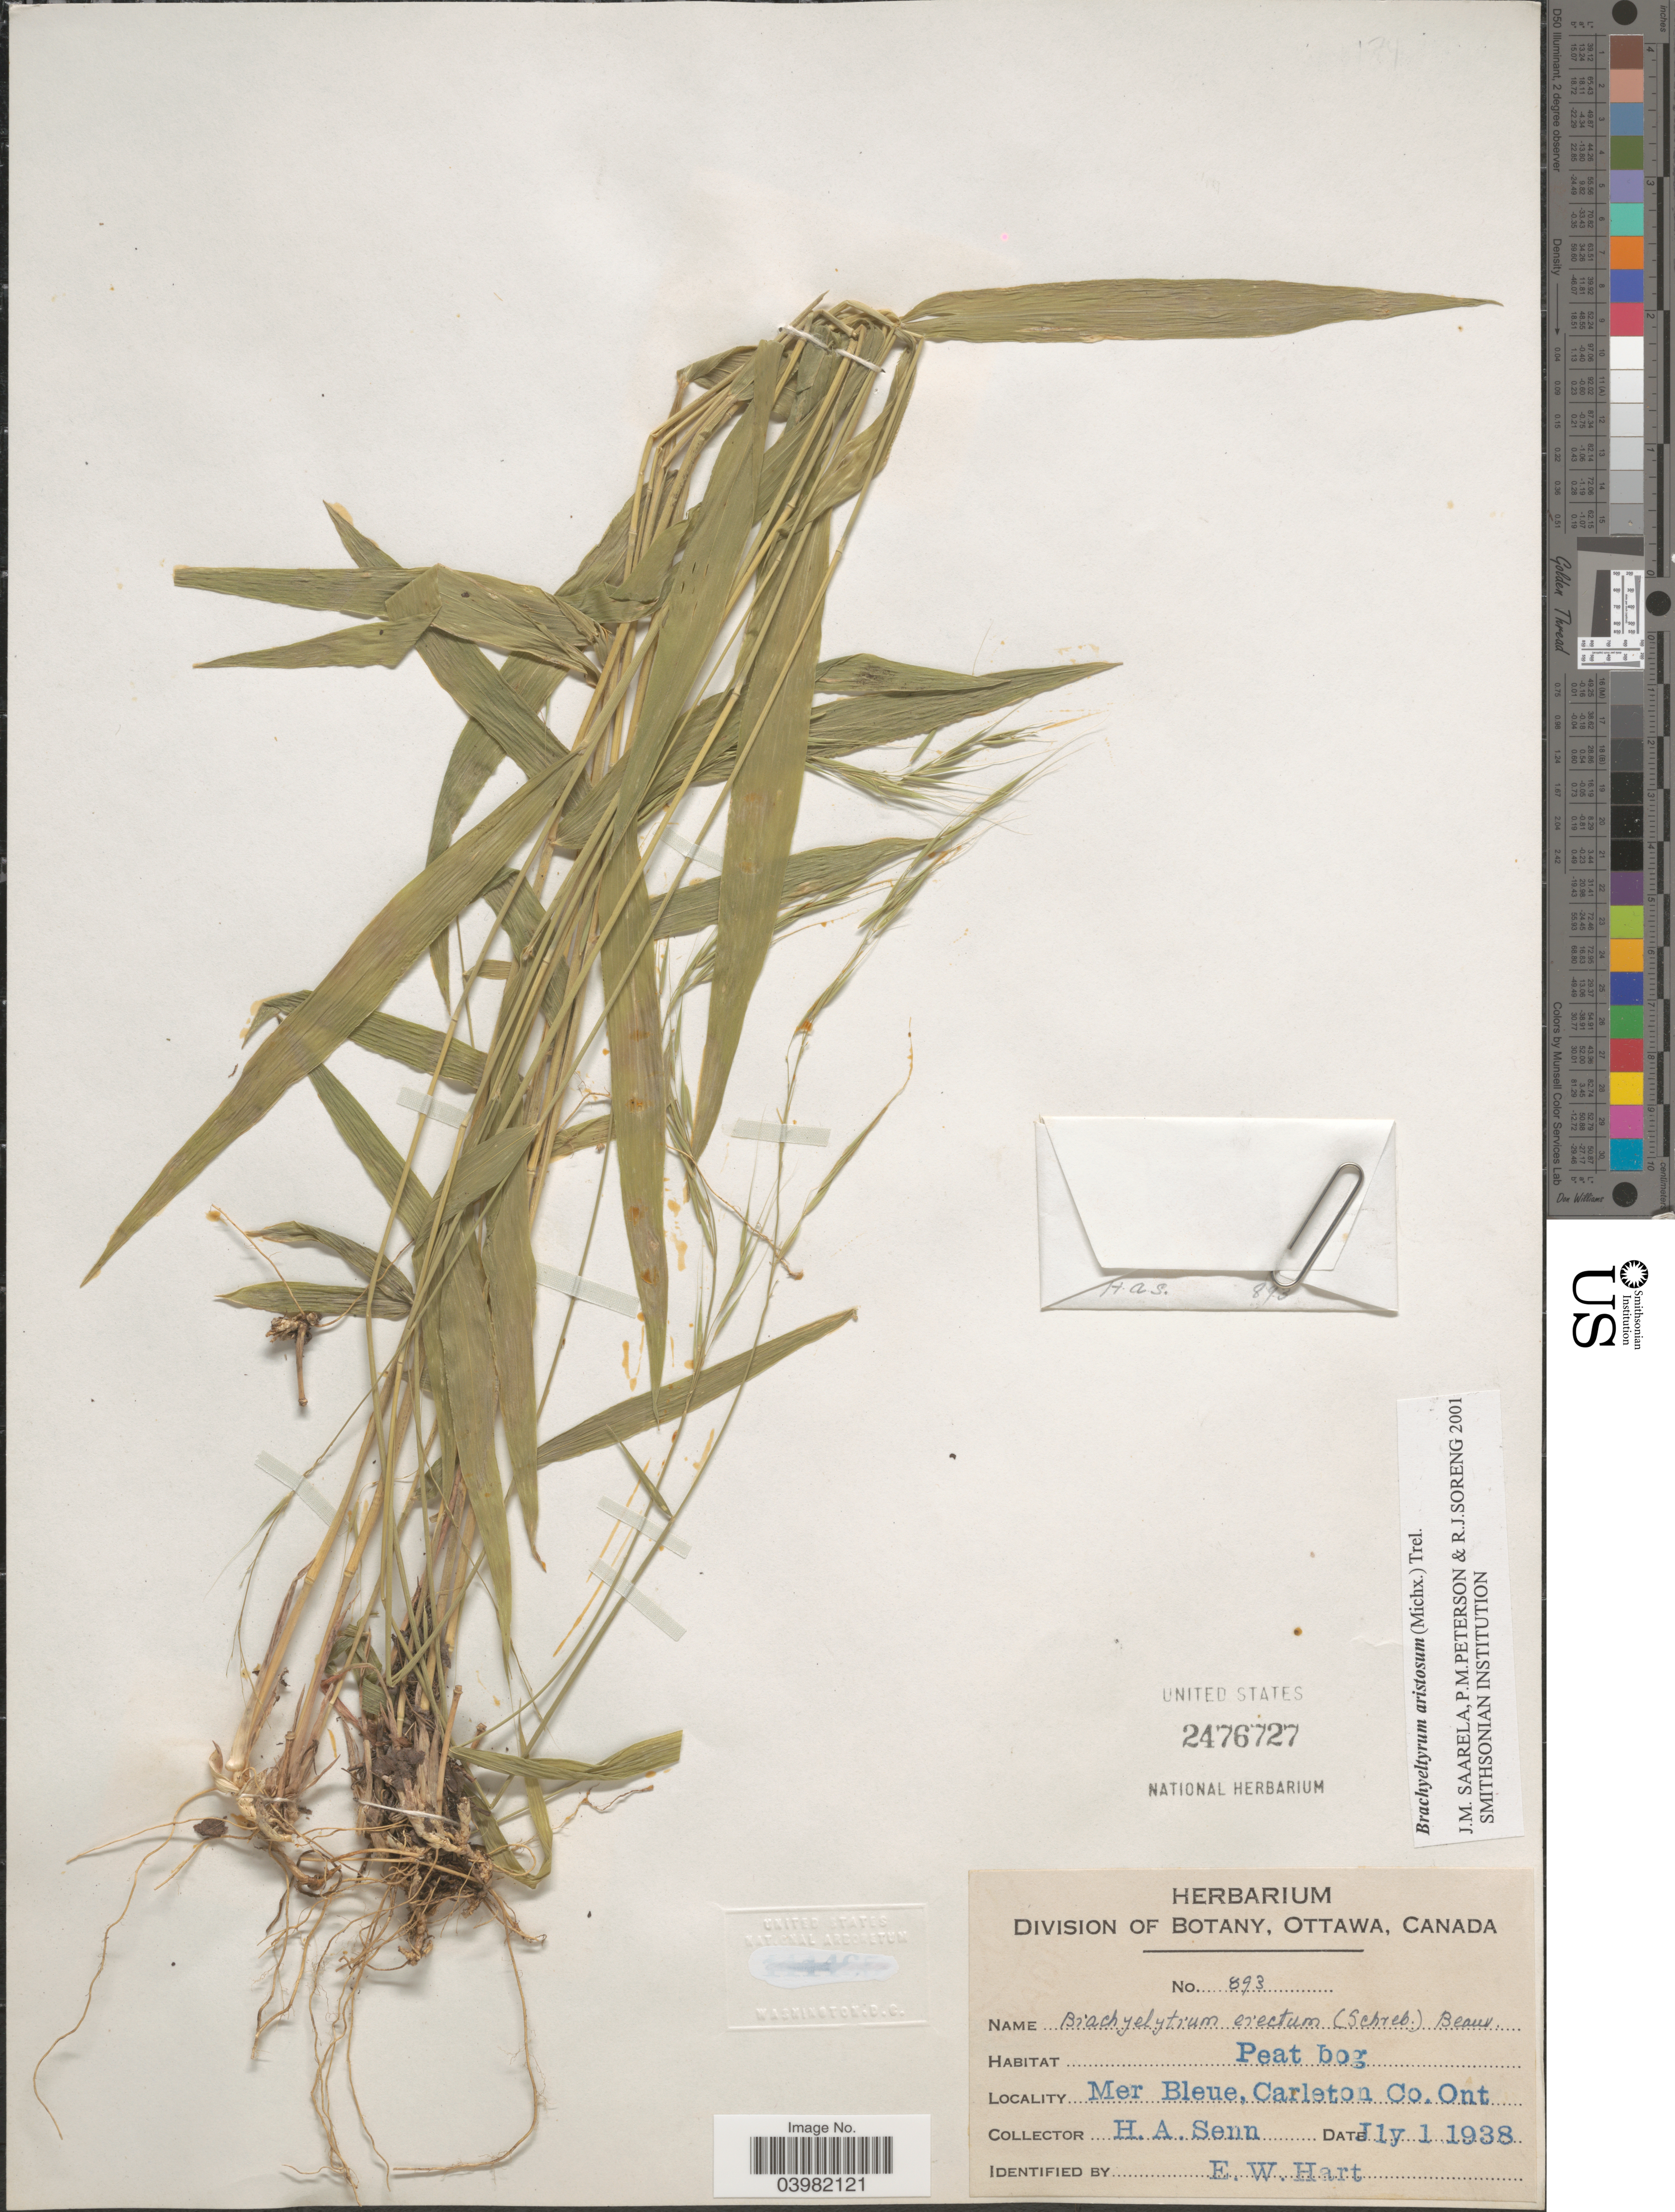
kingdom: Plantae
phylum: Tracheophyta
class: Liliopsida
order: Poales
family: Poaceae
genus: Brachyelytrum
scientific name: Brachyelytrum aristosum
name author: (Michx.) P. Beauv. ex Trel.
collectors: H. Senn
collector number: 893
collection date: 1938-07-01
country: Canada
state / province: Ontario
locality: Mer Bleue, Carleton Co.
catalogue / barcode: US 2476727